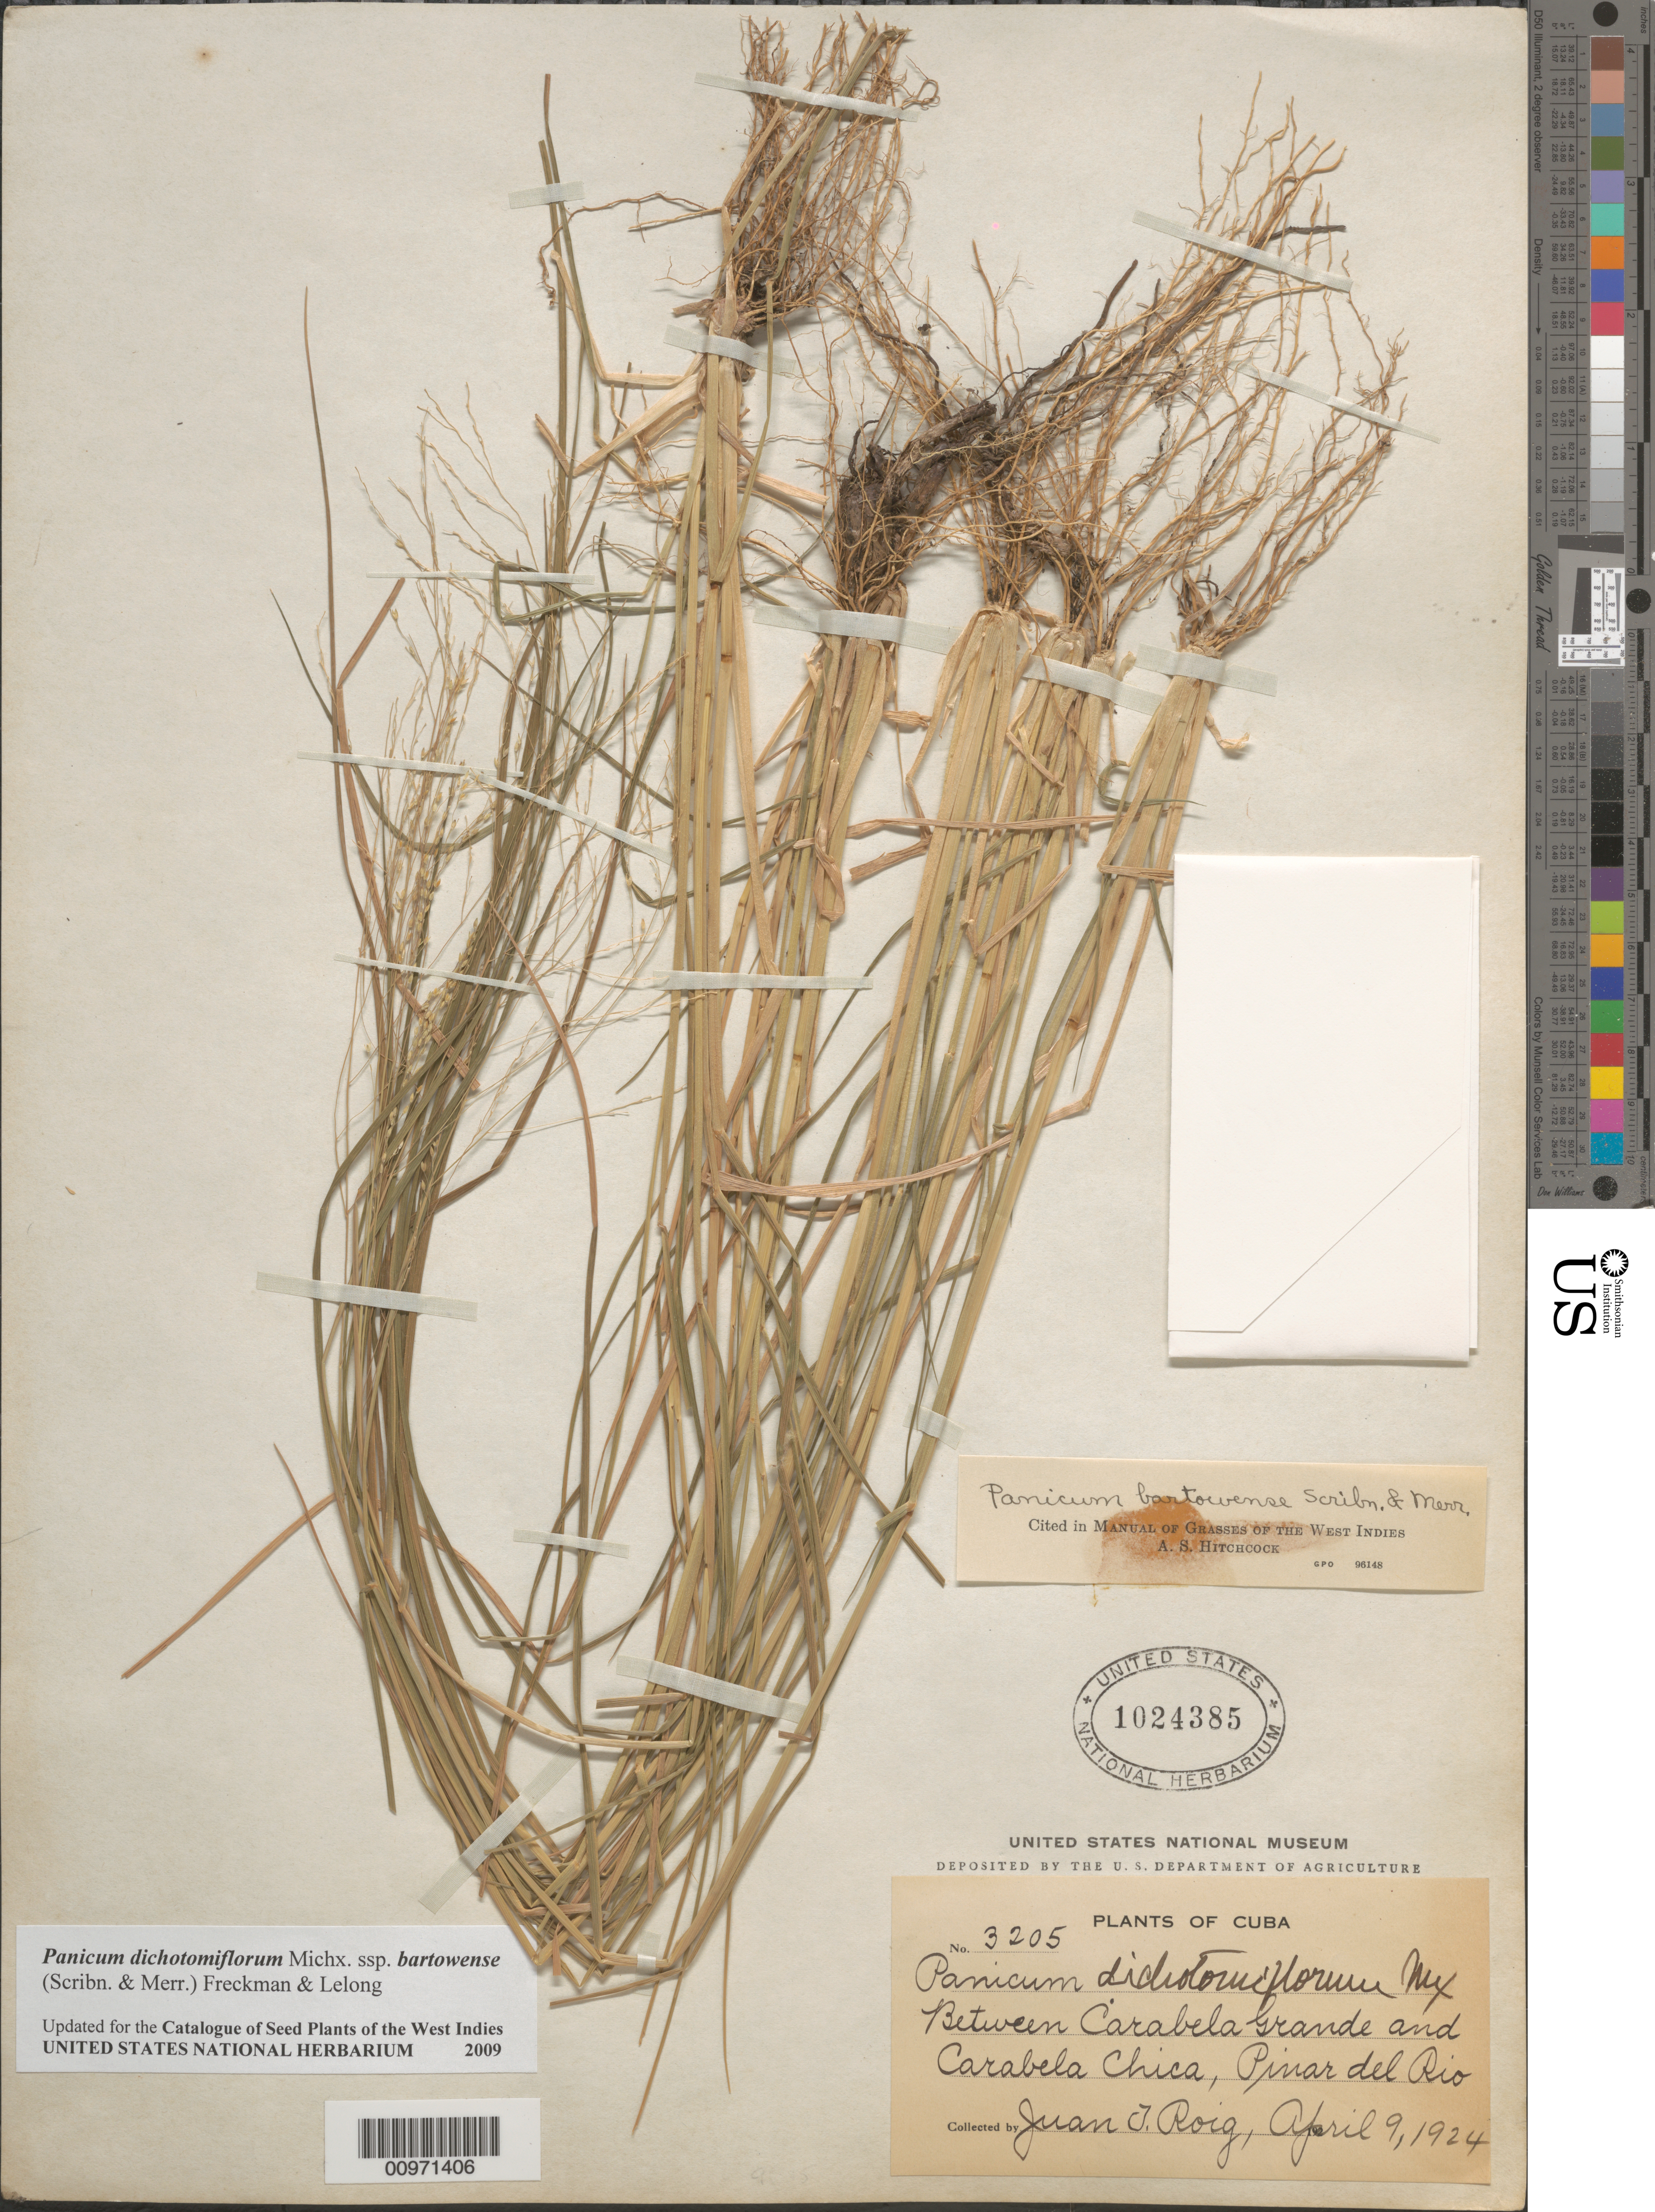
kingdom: Plantae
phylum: Tracheophyta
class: Liliopsida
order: Poales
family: Poaceae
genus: Panicum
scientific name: Panicum dichotomiflorum subsp. bartowense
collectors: J. Roig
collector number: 3205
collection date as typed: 09 Apr 1924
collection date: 1924-04-09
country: Cuba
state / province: Pinar del Rio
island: Cuba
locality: Pinar del Rio, between Carabela Grande and Carabela Chica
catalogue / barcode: US 1024385